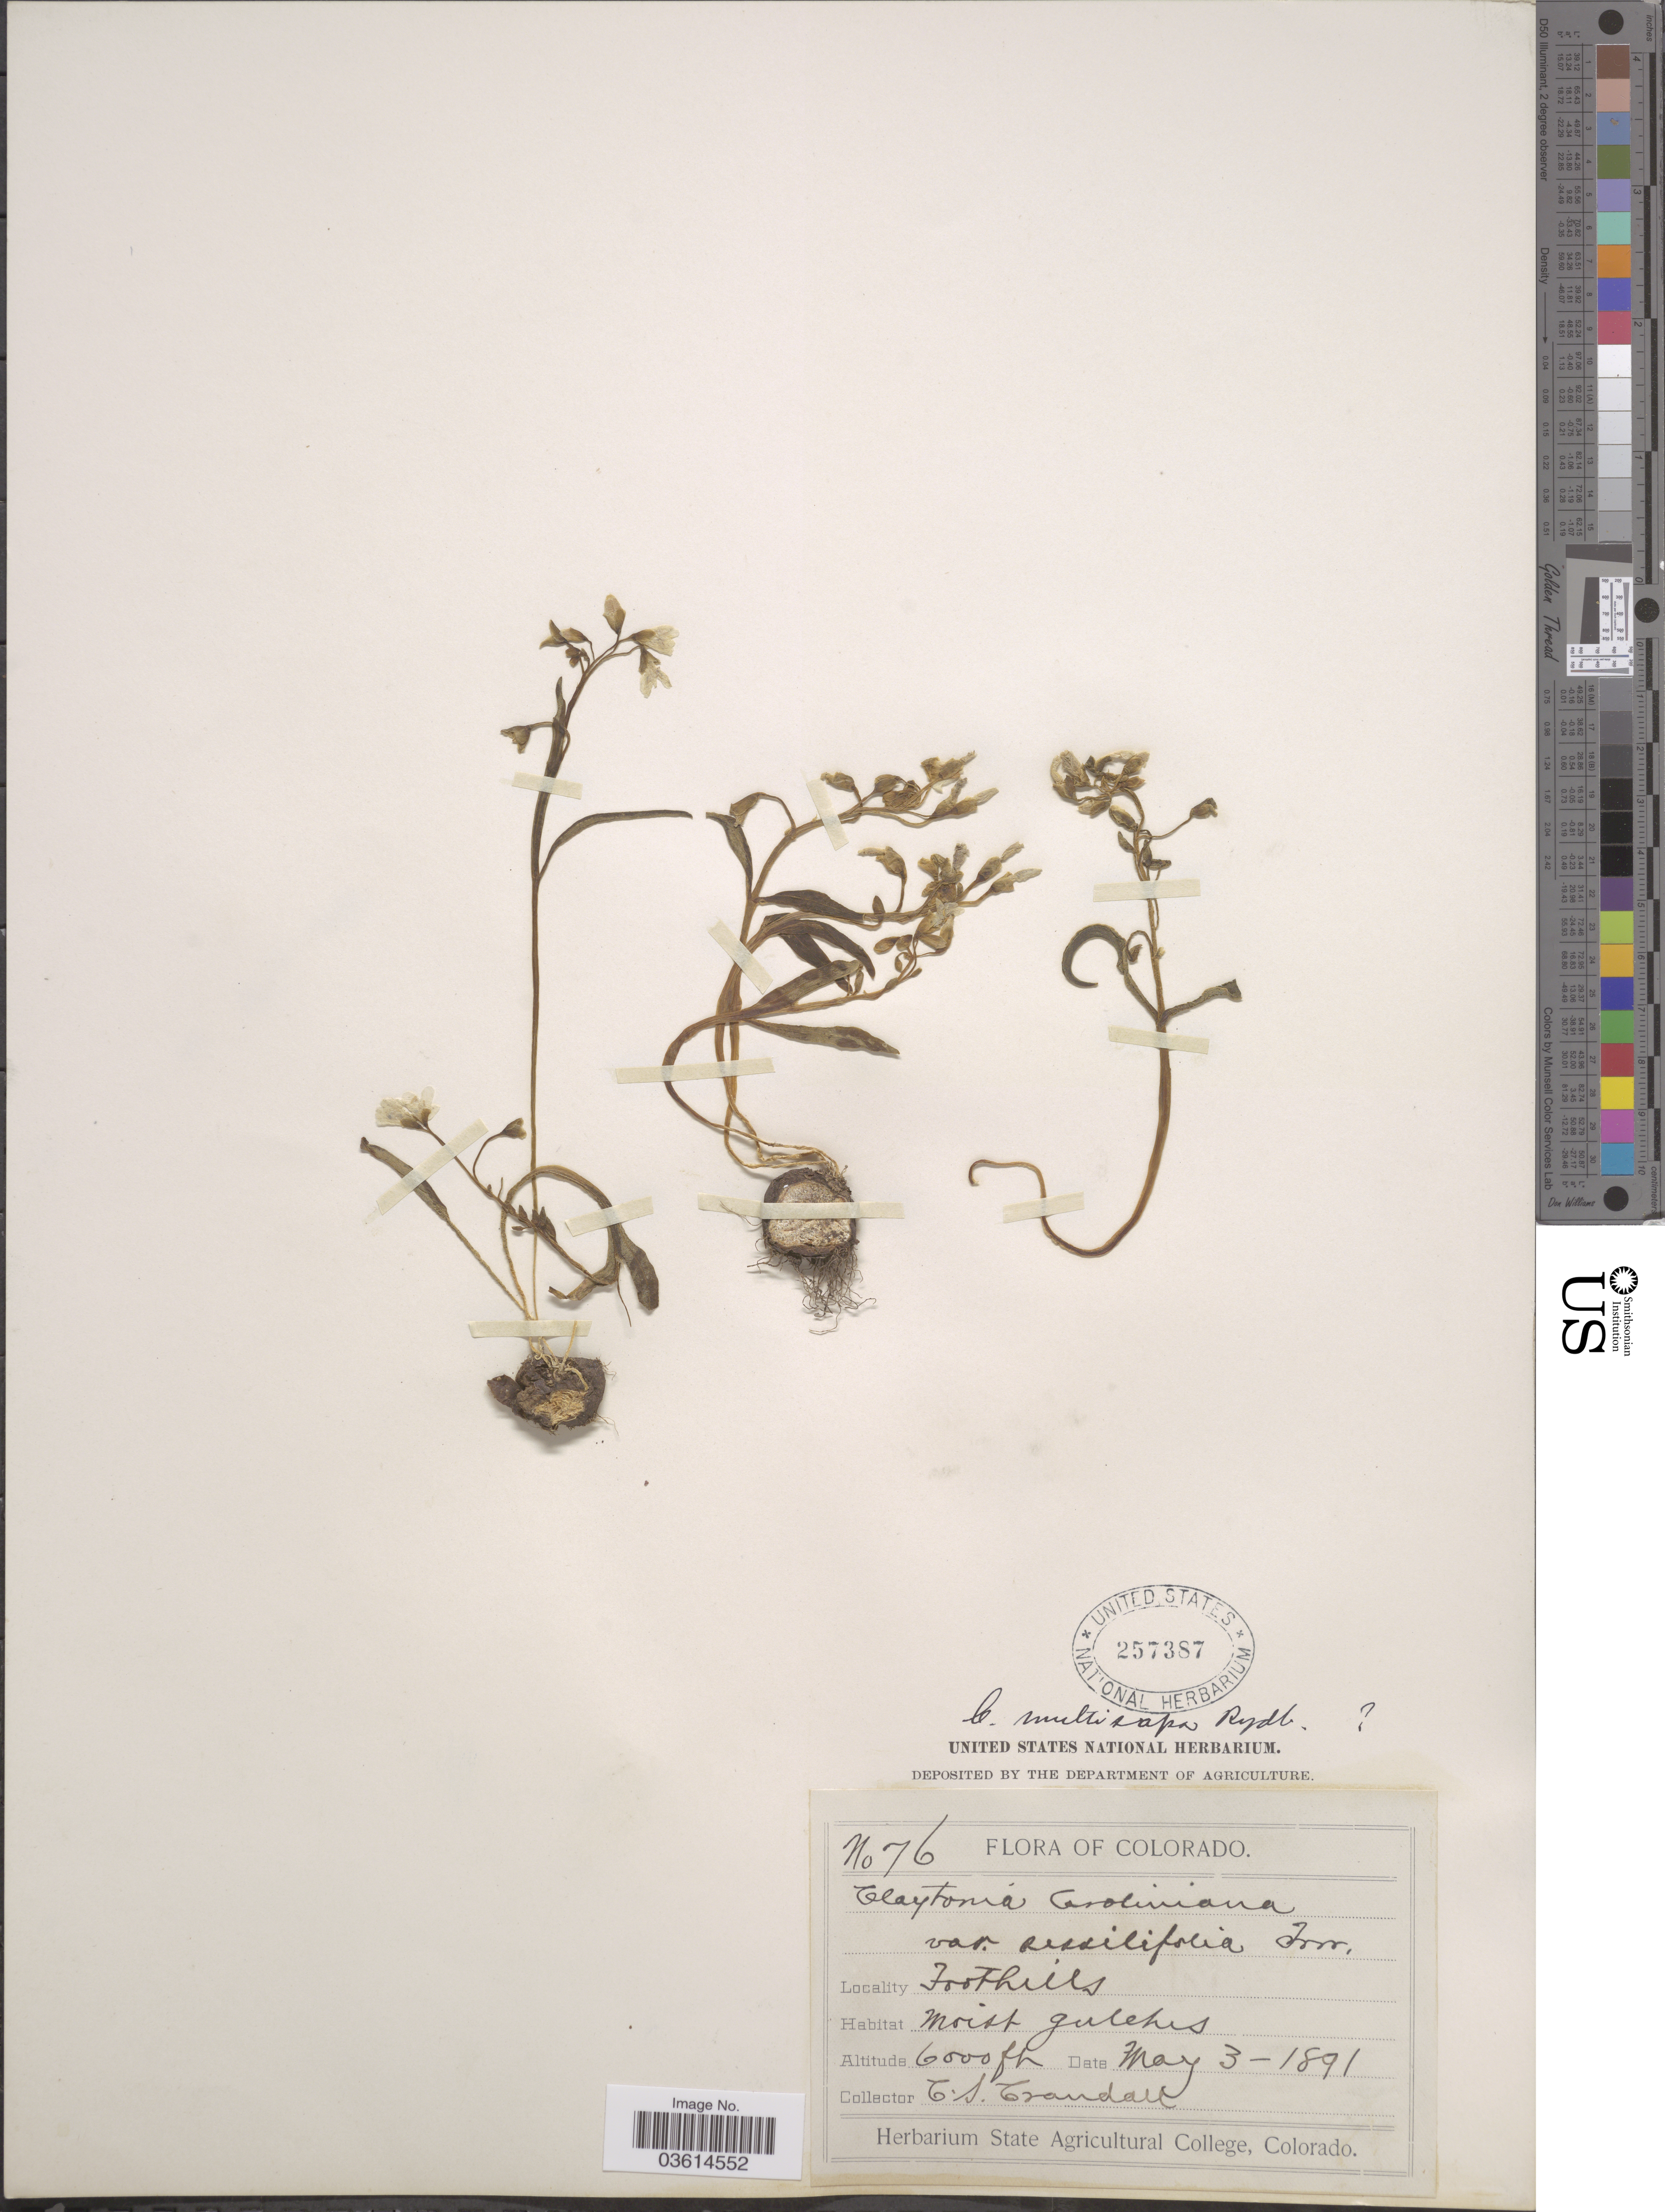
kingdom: Plantae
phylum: Tracheophyta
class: Magnoliopsida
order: Caryophyllales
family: Montiaceae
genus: Claytonia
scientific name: Claytonia multiscapa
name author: Rydb.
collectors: C. Crandall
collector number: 76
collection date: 1891-05-03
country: United States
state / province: Colorado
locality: Foothills.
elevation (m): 1829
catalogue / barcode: US 257387